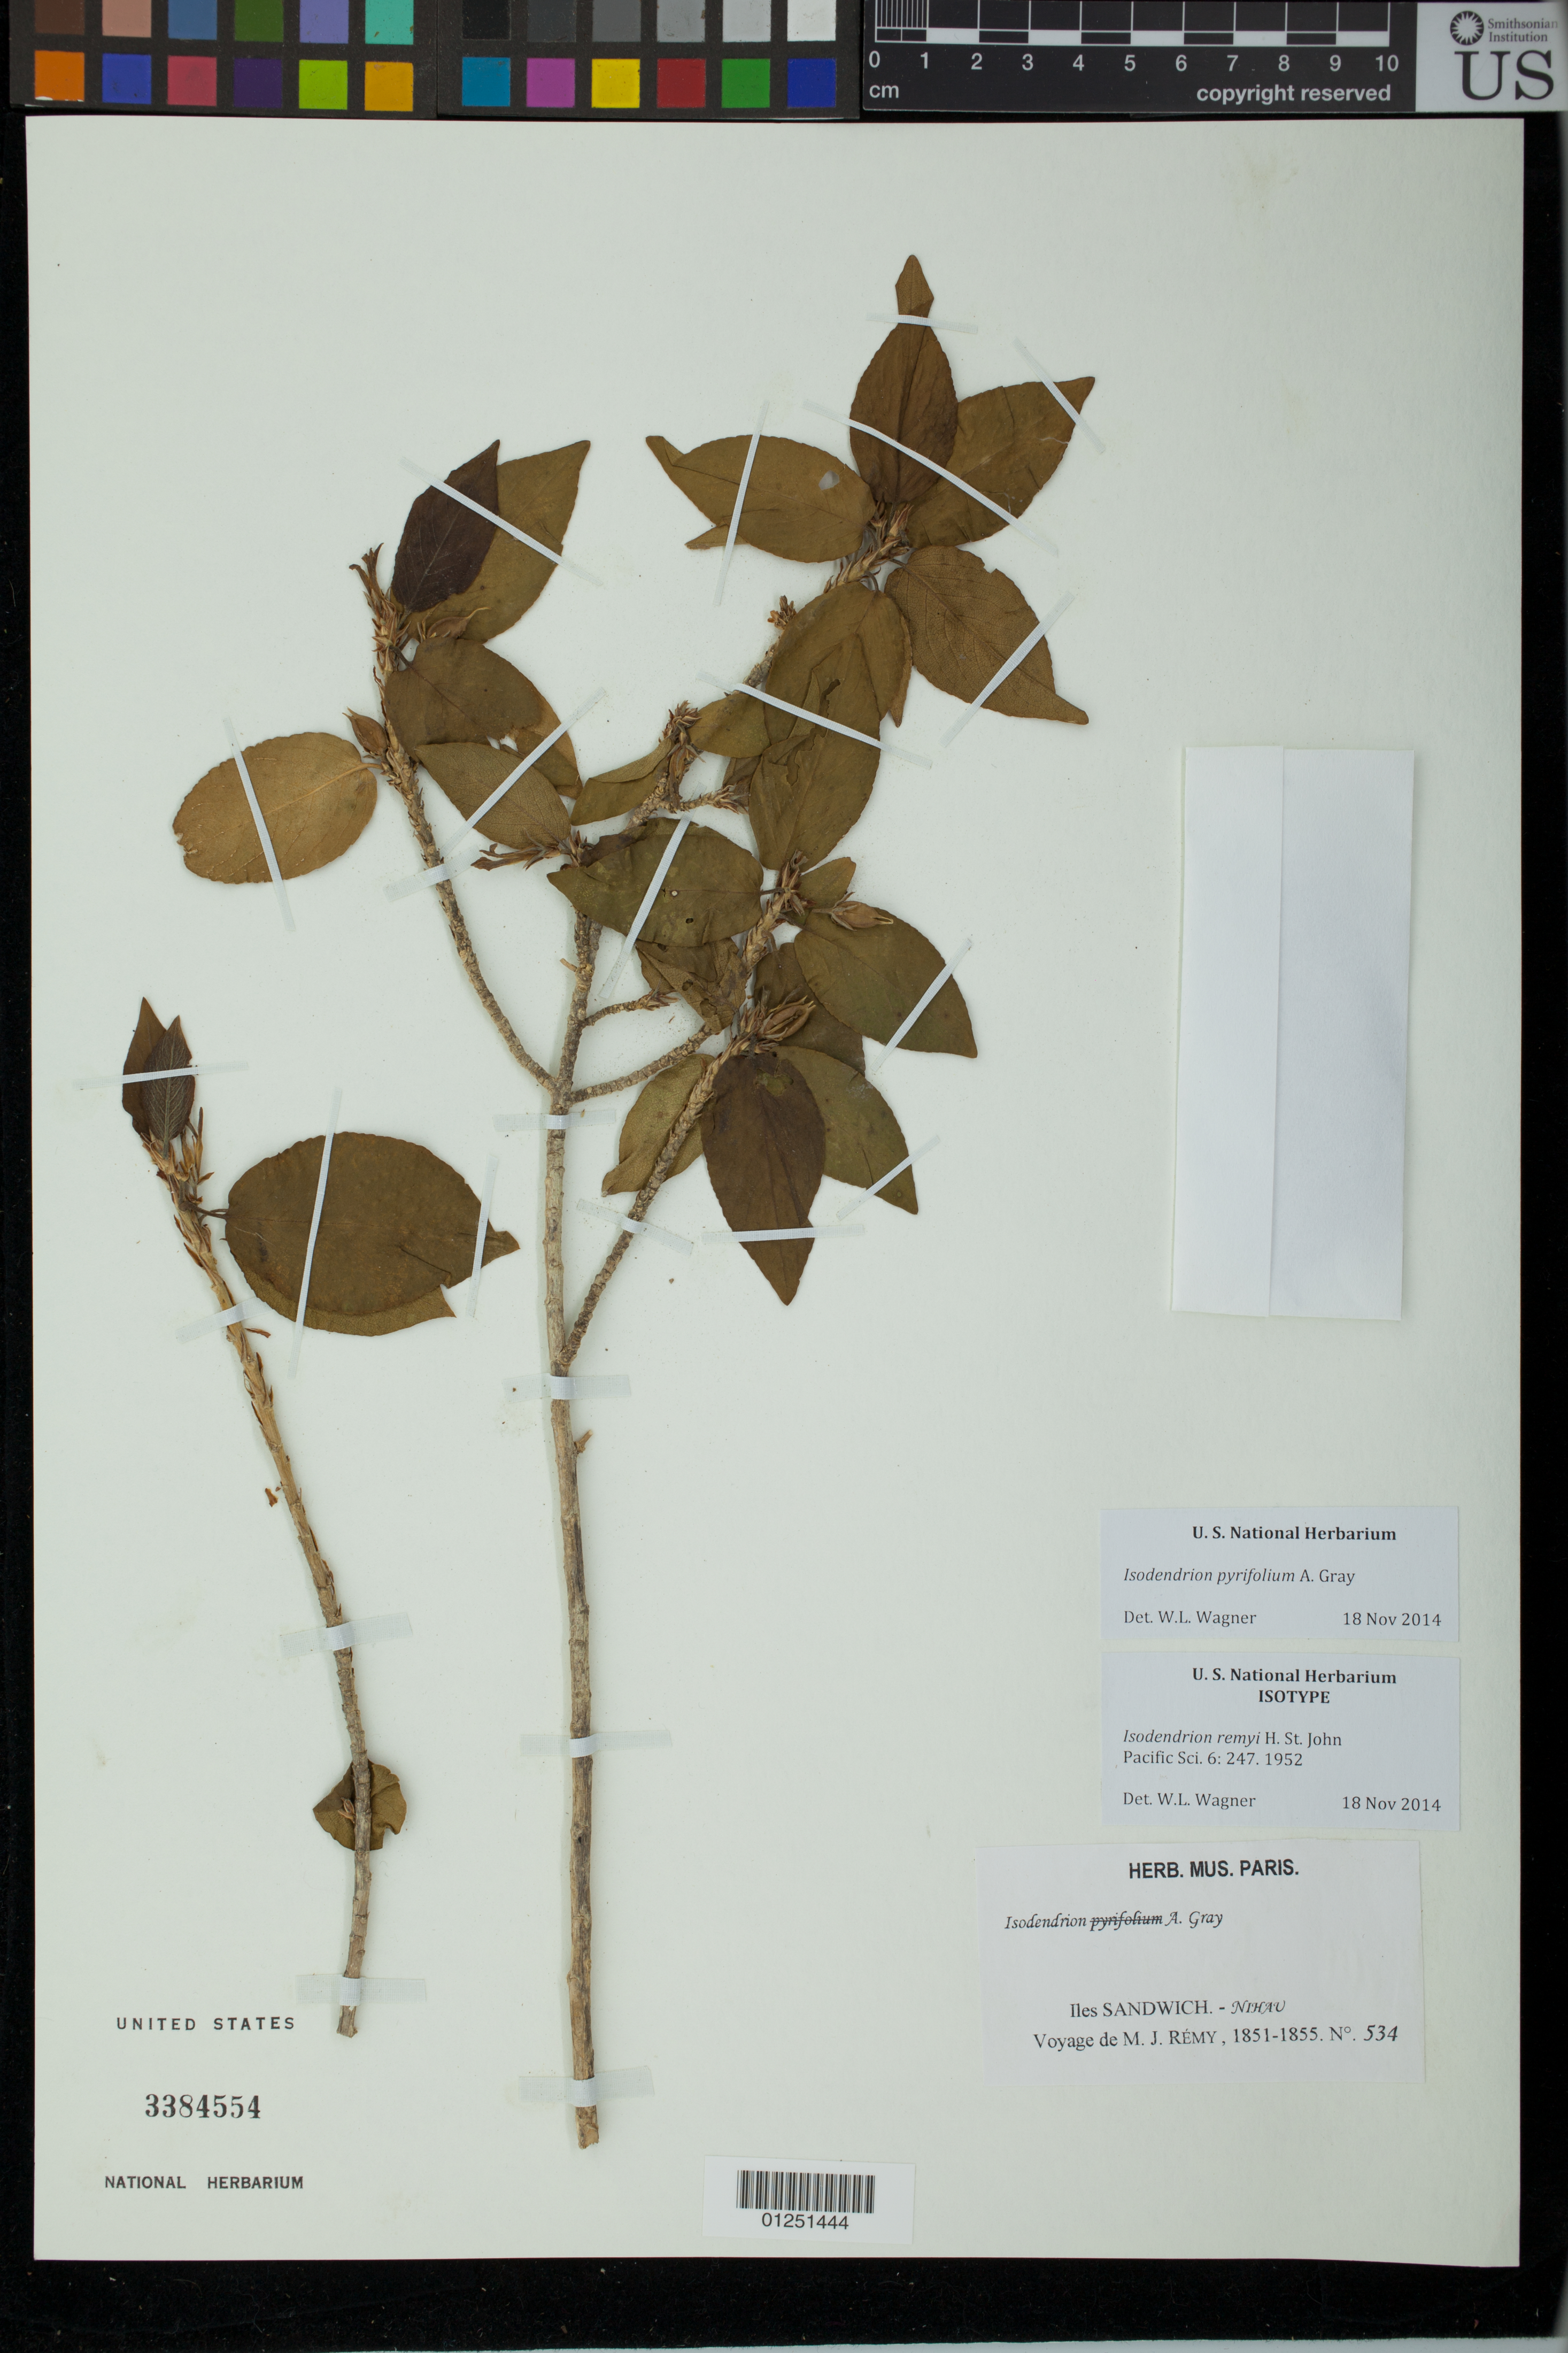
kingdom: Plantae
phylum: Tracheophyta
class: Magnoliopsida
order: Malpighiales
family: Violaceae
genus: Isodendrion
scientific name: Isodendrion remyi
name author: H. St. John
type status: Isotype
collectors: M. J. Remy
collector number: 534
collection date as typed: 1851 to --- 1855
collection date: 1851/1855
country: United States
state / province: Hawaii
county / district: Kauai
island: Ni'ihau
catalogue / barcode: US 3384554